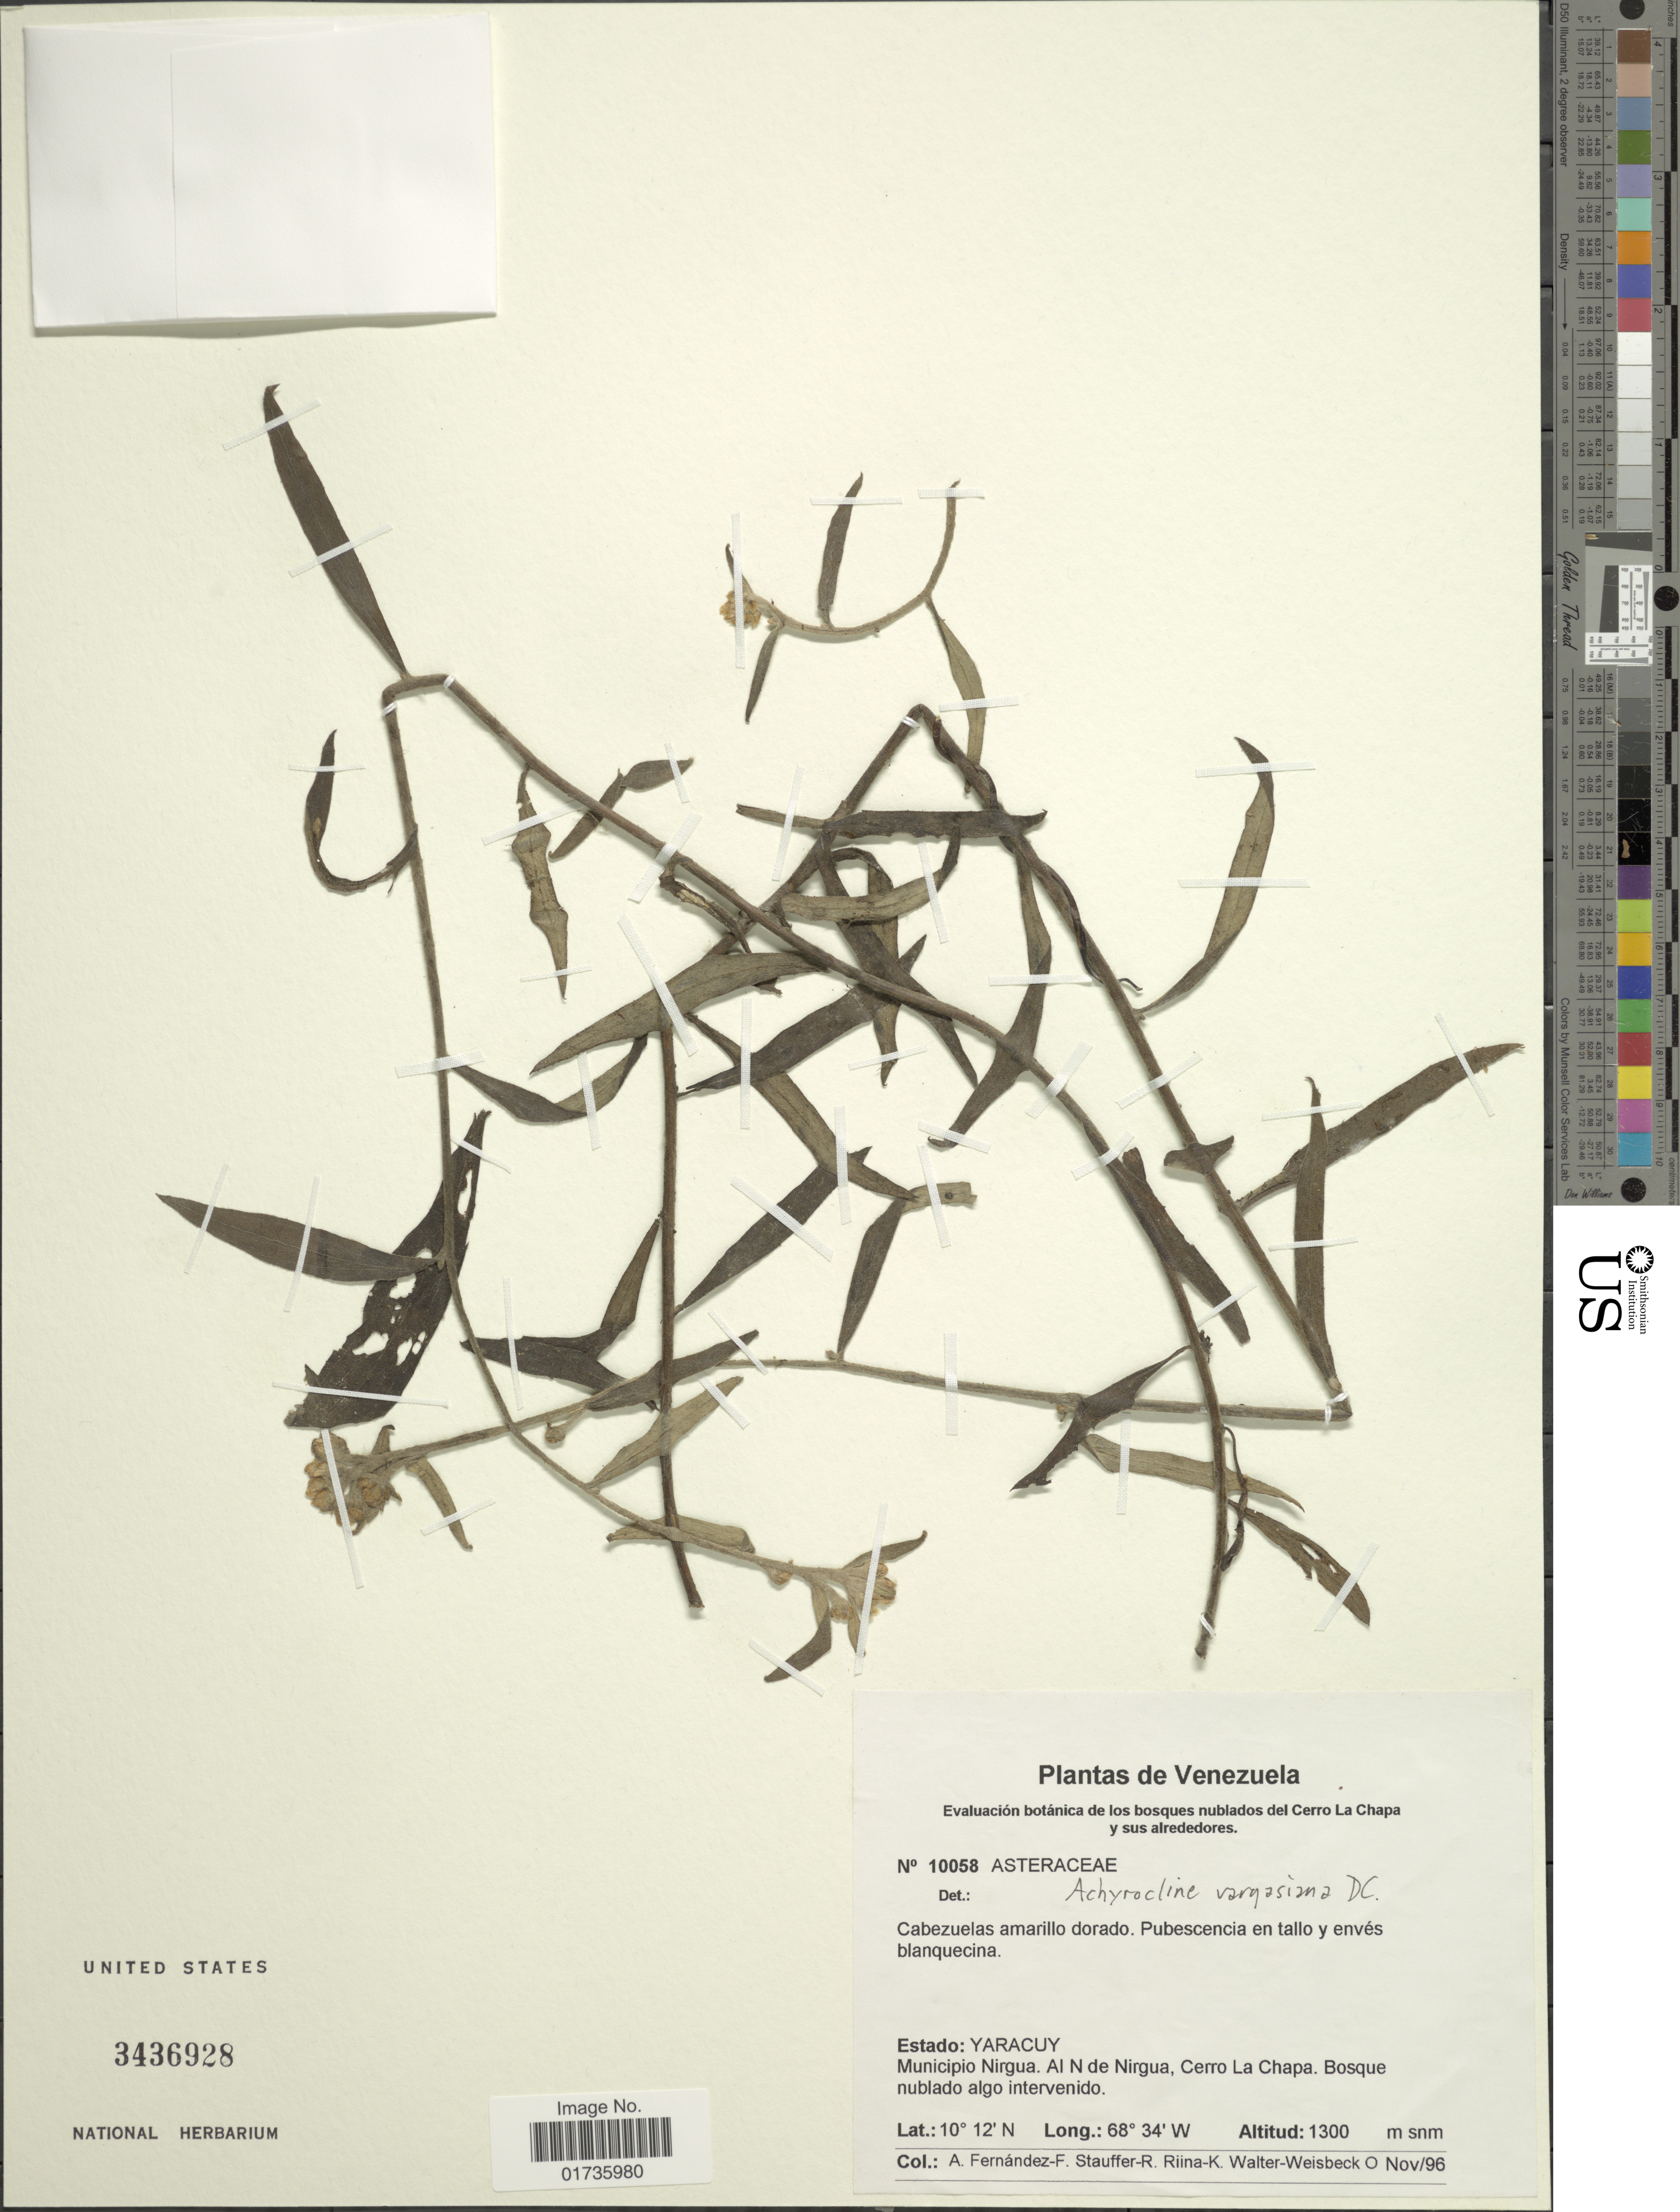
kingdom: Plantae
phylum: Tracheophyta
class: Magnoliopsida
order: Asterales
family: Asteraceae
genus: Achyrocline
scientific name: Achyrocline vargasiana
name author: DC.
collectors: A. Fernández F., F. W. Stauffer & R. Riina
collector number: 10058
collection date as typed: Transcribed d/m/y: /11/96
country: Venezuela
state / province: Yaracuy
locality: Municipio Nirgau. Al N de Nirgau, Cero La Chapa. Bosque nublado algo intervenido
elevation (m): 1300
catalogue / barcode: US 3436928